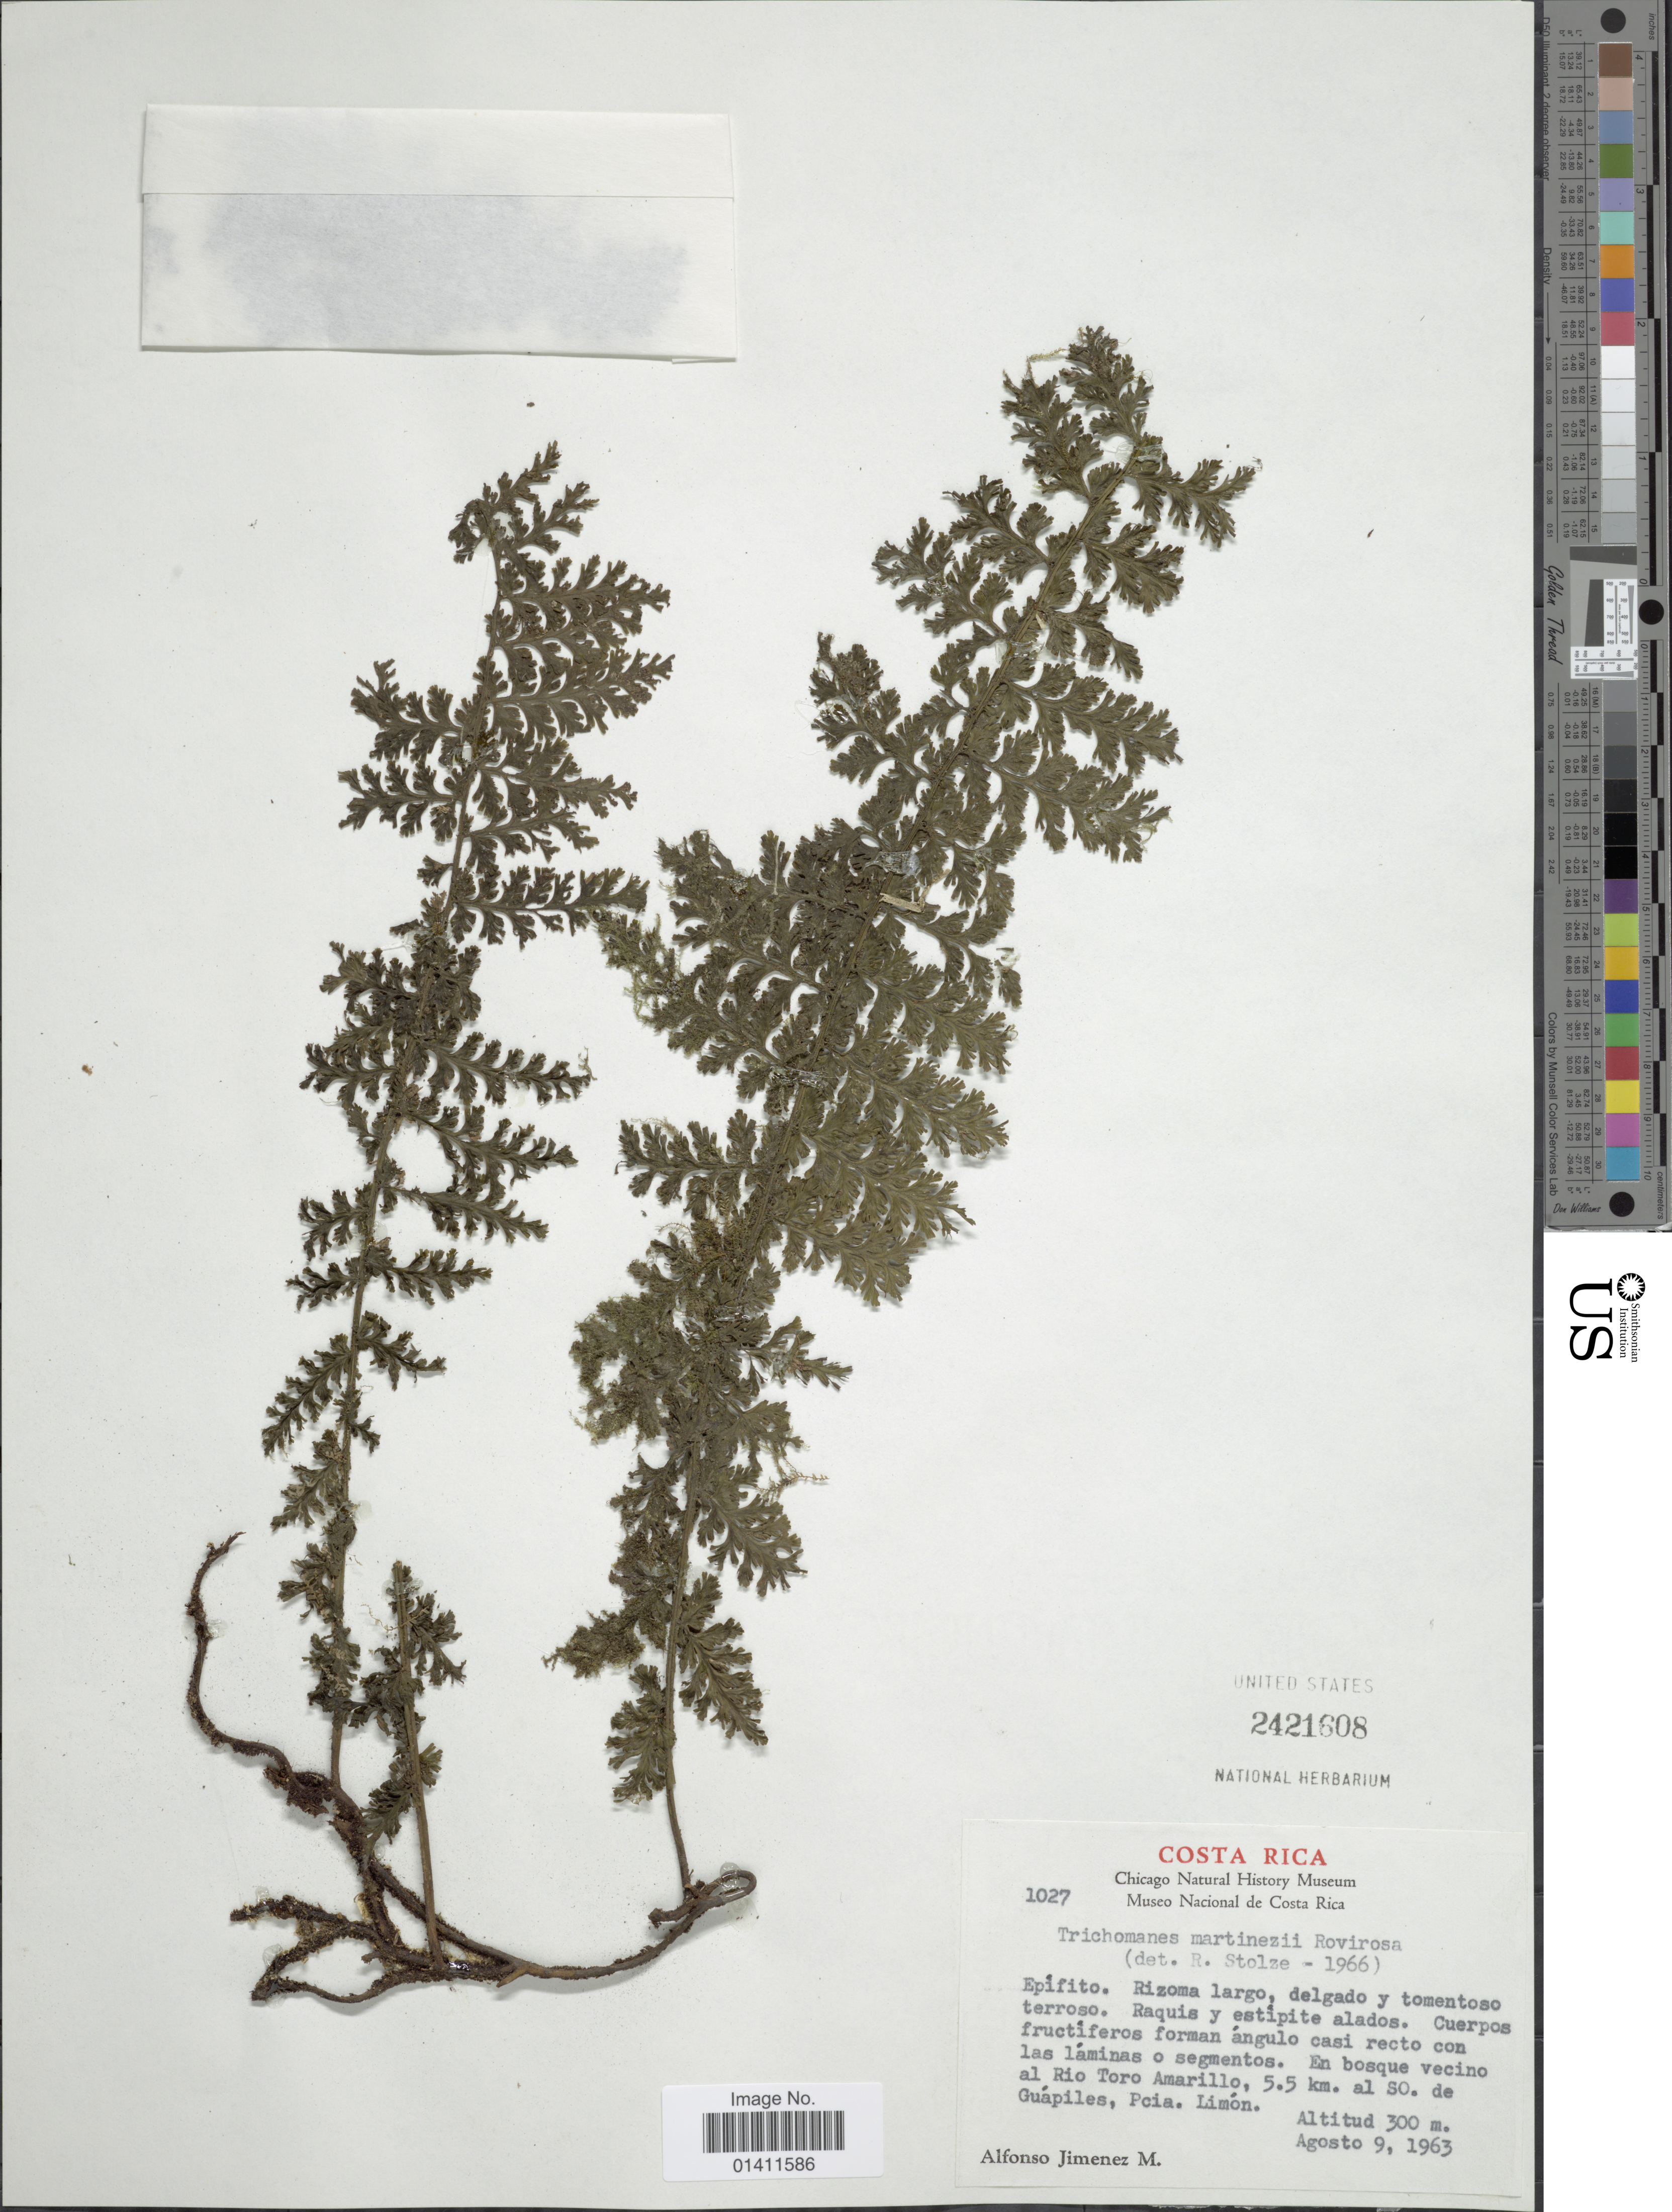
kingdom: Plantae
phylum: Tracheophyta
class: Polypodiopsida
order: Hymenophyllales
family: Hymenophyllaceae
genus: Vandenboschia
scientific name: Vandenboschia collariata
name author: (Bosch) Ebihara & K. Iwats.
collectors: A. Jimenez M.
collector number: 1027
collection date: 1963-08-09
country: Costa Rica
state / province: Limón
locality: En bosque vecino al Rio Toro Amarillo, 5.5 km. al SO. de Guapiles, Pcia.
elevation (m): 300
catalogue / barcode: US 2421608